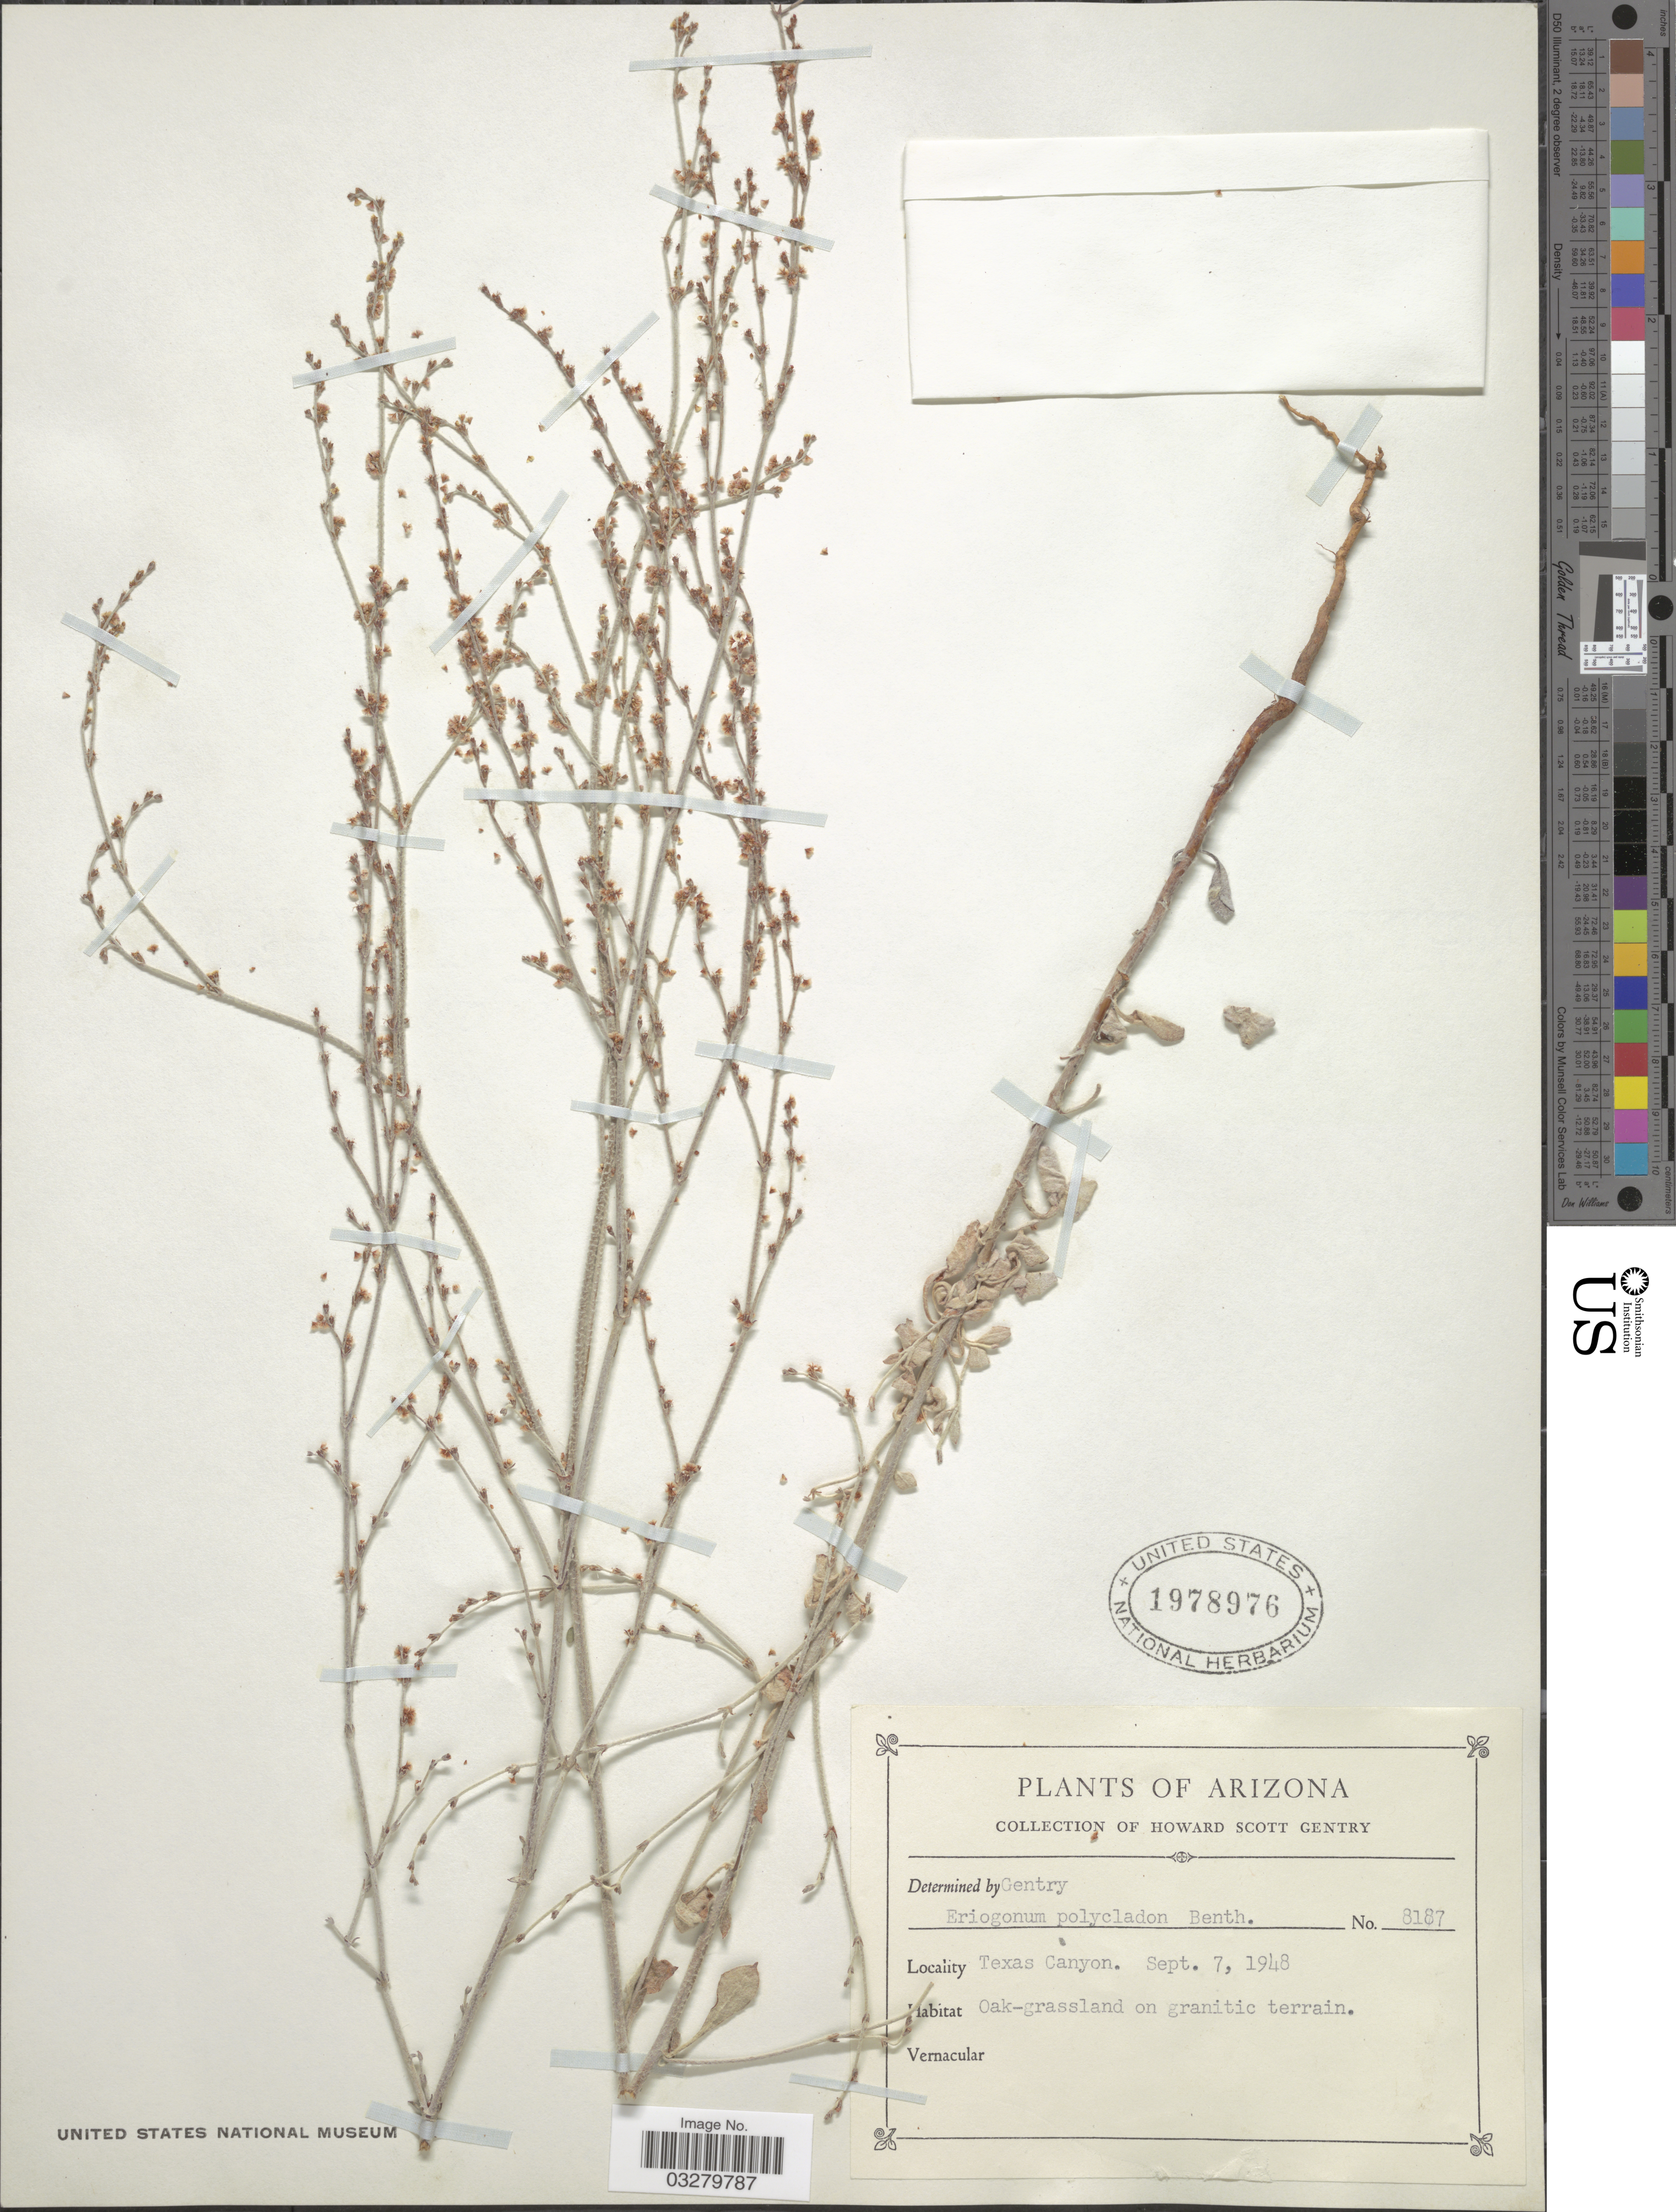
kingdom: Plantae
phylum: Tracheophyta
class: Magnoliopsida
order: Caryophyllales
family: Polygonaceae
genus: Eriogonum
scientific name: Eriogonum polycladon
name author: Benth.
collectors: H. S. Gentry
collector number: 8187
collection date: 1948-09-07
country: United States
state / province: Arizona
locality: Texas Canyon.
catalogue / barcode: US 1978976